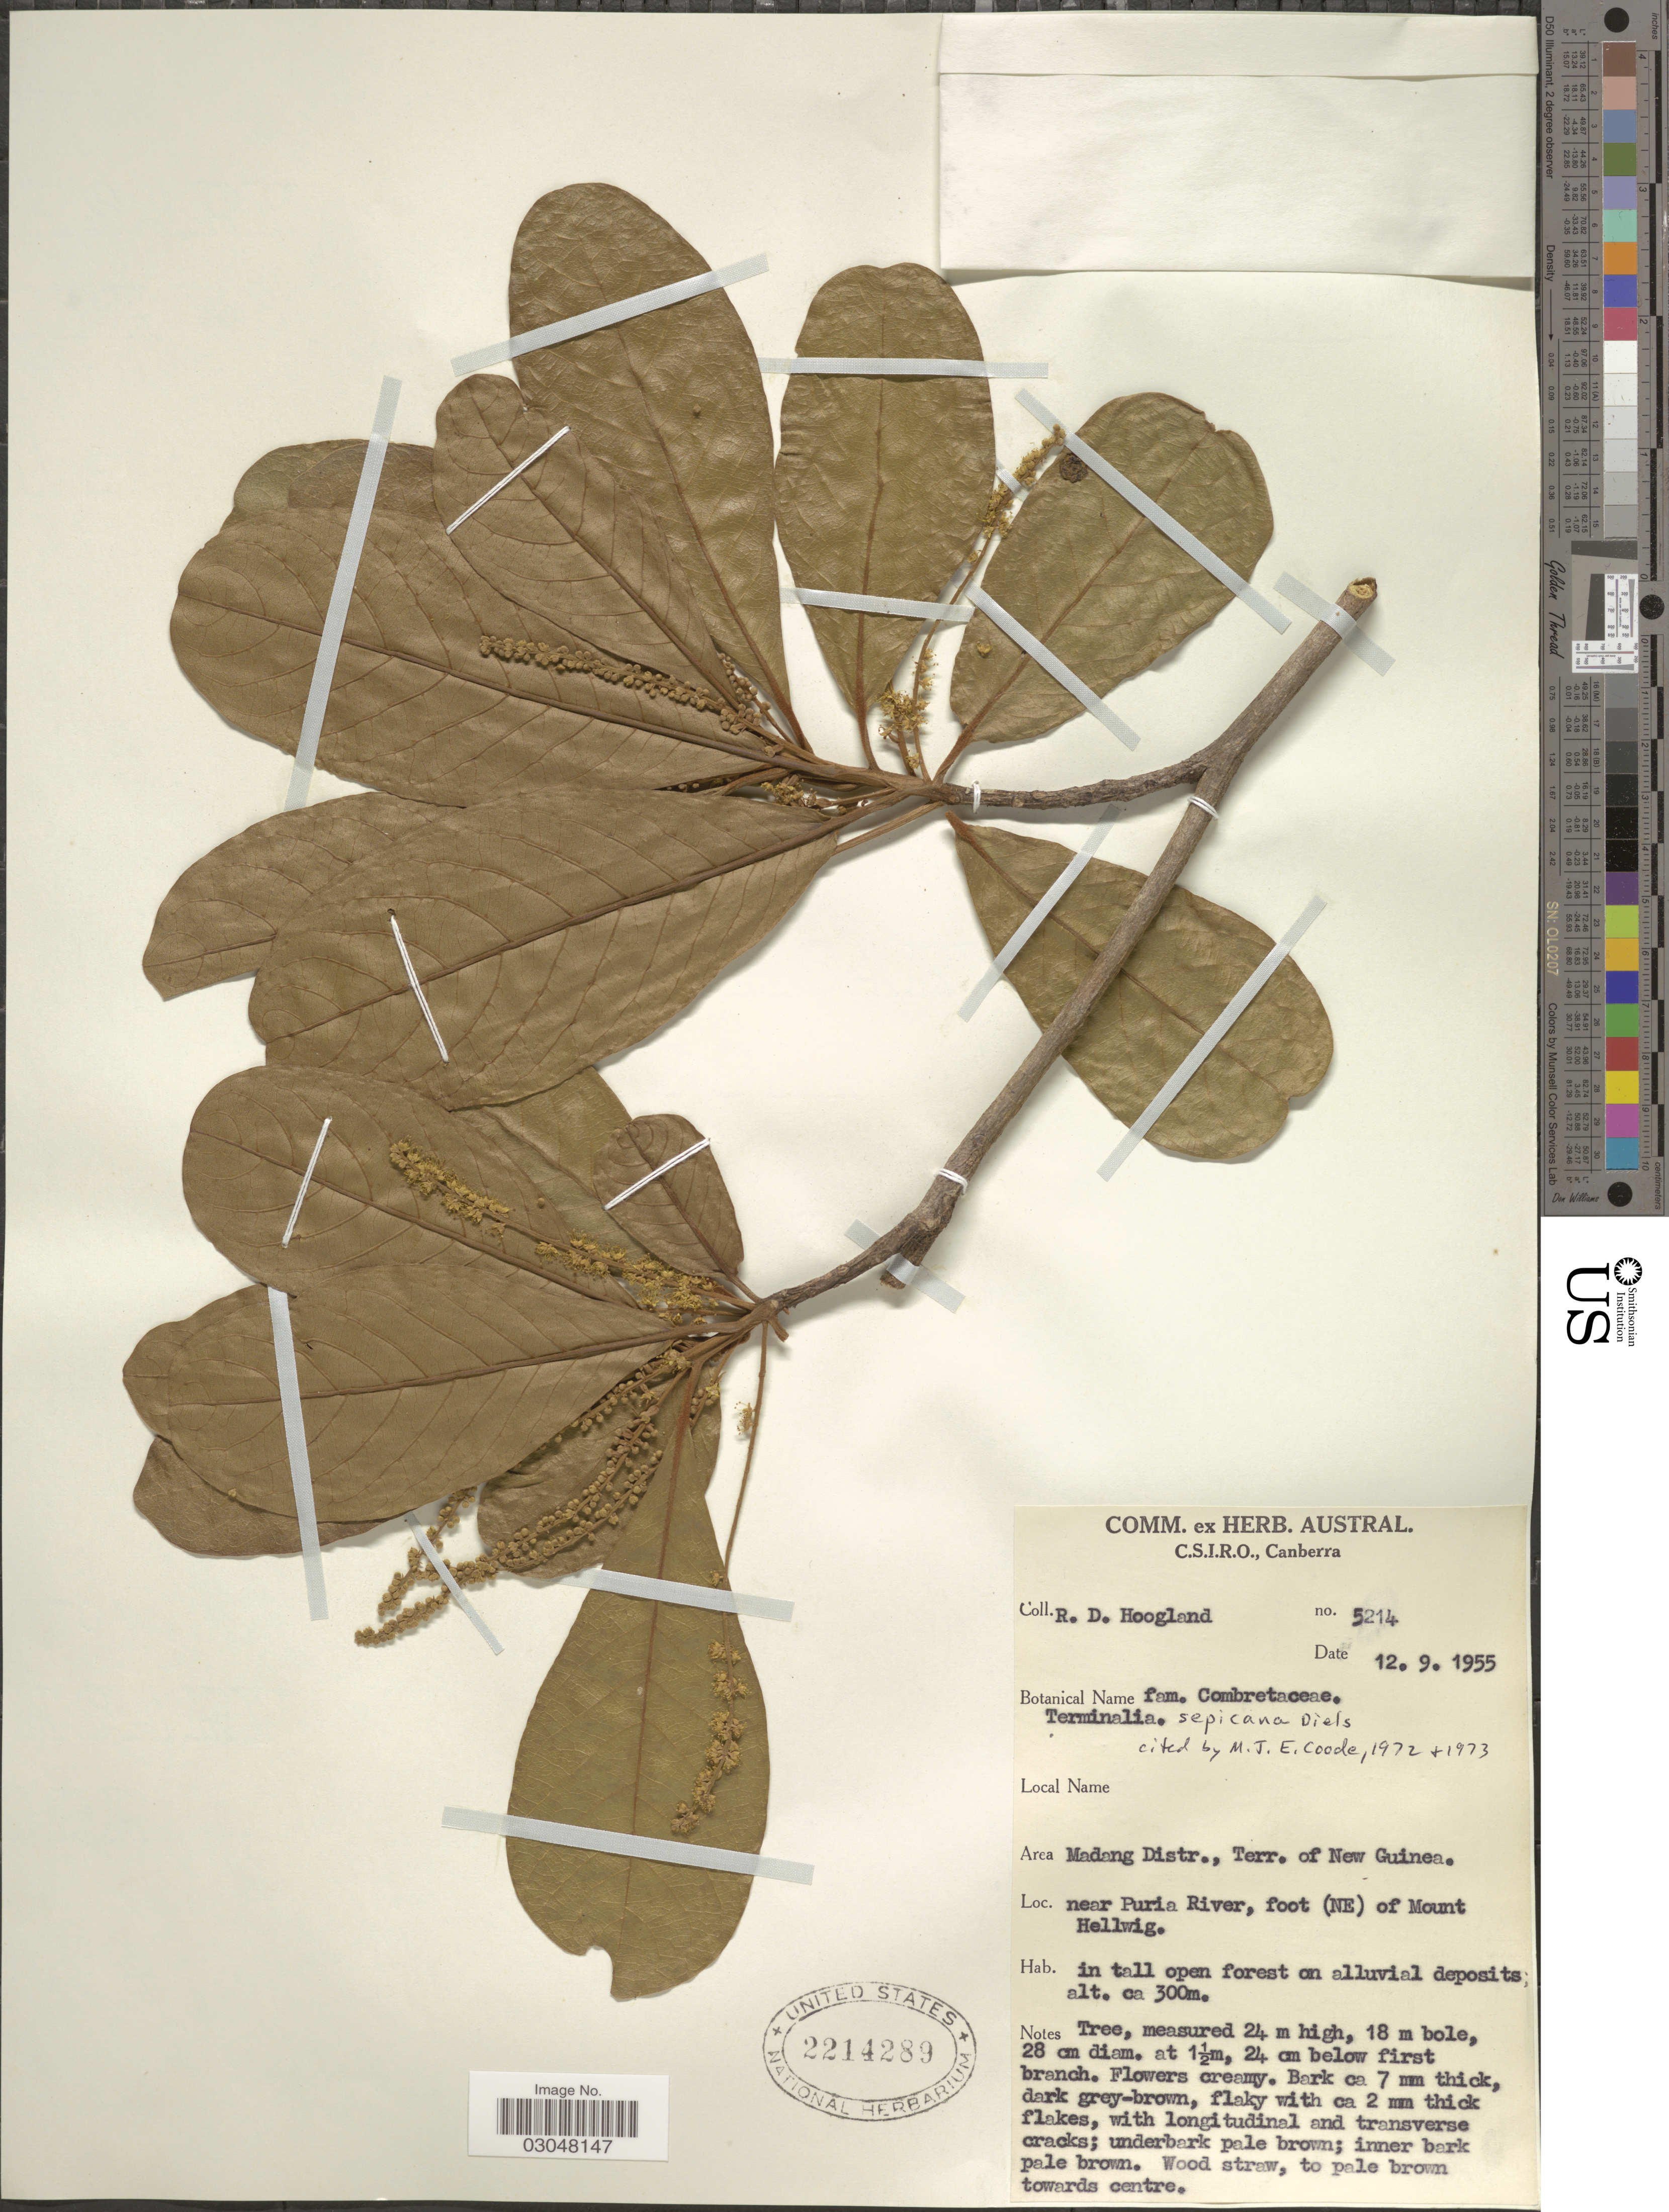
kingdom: Plantae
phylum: Tracheophyta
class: Magnoliopsida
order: Myrtales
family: Combretaceae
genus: Terminalia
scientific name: Terminalia sepicana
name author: Diels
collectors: R. D. Hoogland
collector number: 5214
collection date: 1955-09-12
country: Papua New Guinea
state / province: Madang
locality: Area Madang Distr., Terr. of New Guinea. Near Puria River, foot (NE) of Mount Hellwig.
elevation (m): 300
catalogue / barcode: US 2214289